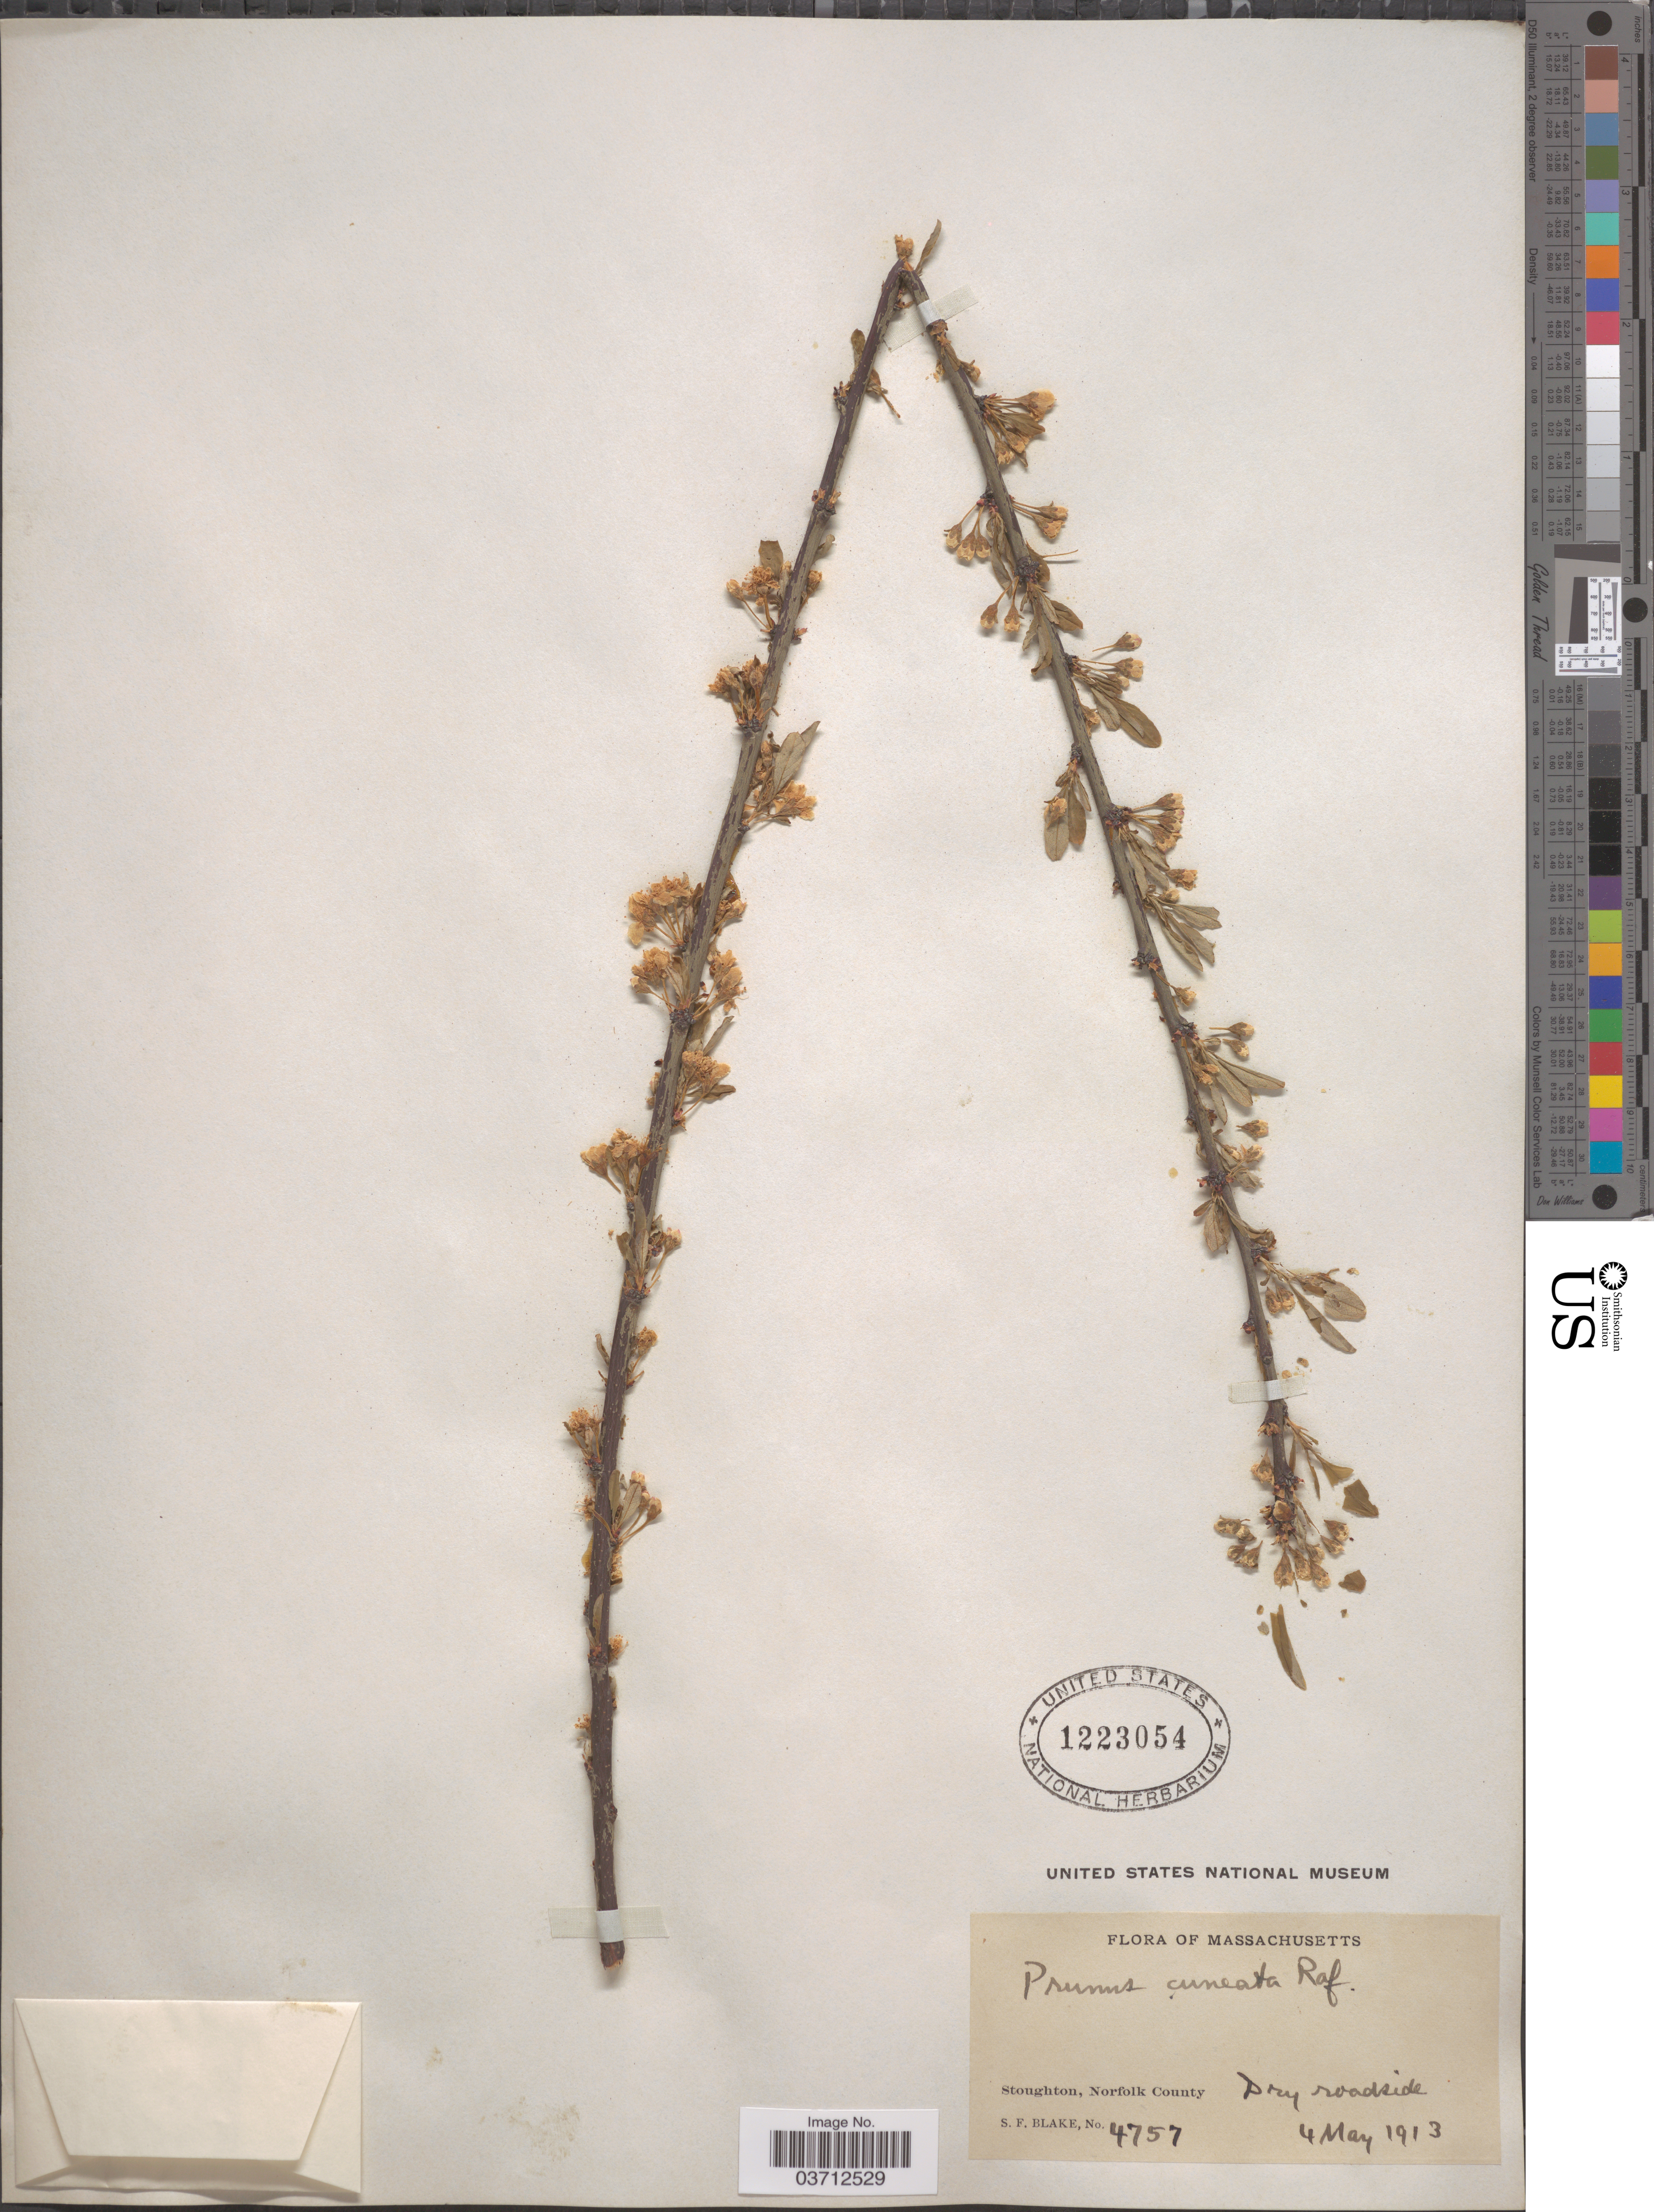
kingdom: Plantae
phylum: Tracheophyta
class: Magnoliopsida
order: Rosales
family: Rosaceae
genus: Prunus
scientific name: Prunus cuneata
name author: Raf.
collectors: S. Blake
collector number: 4757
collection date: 1913-05-04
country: United States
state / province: Massachusetts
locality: Stoughton, Norfolk County. Dry roadside.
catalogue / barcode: US 1223054